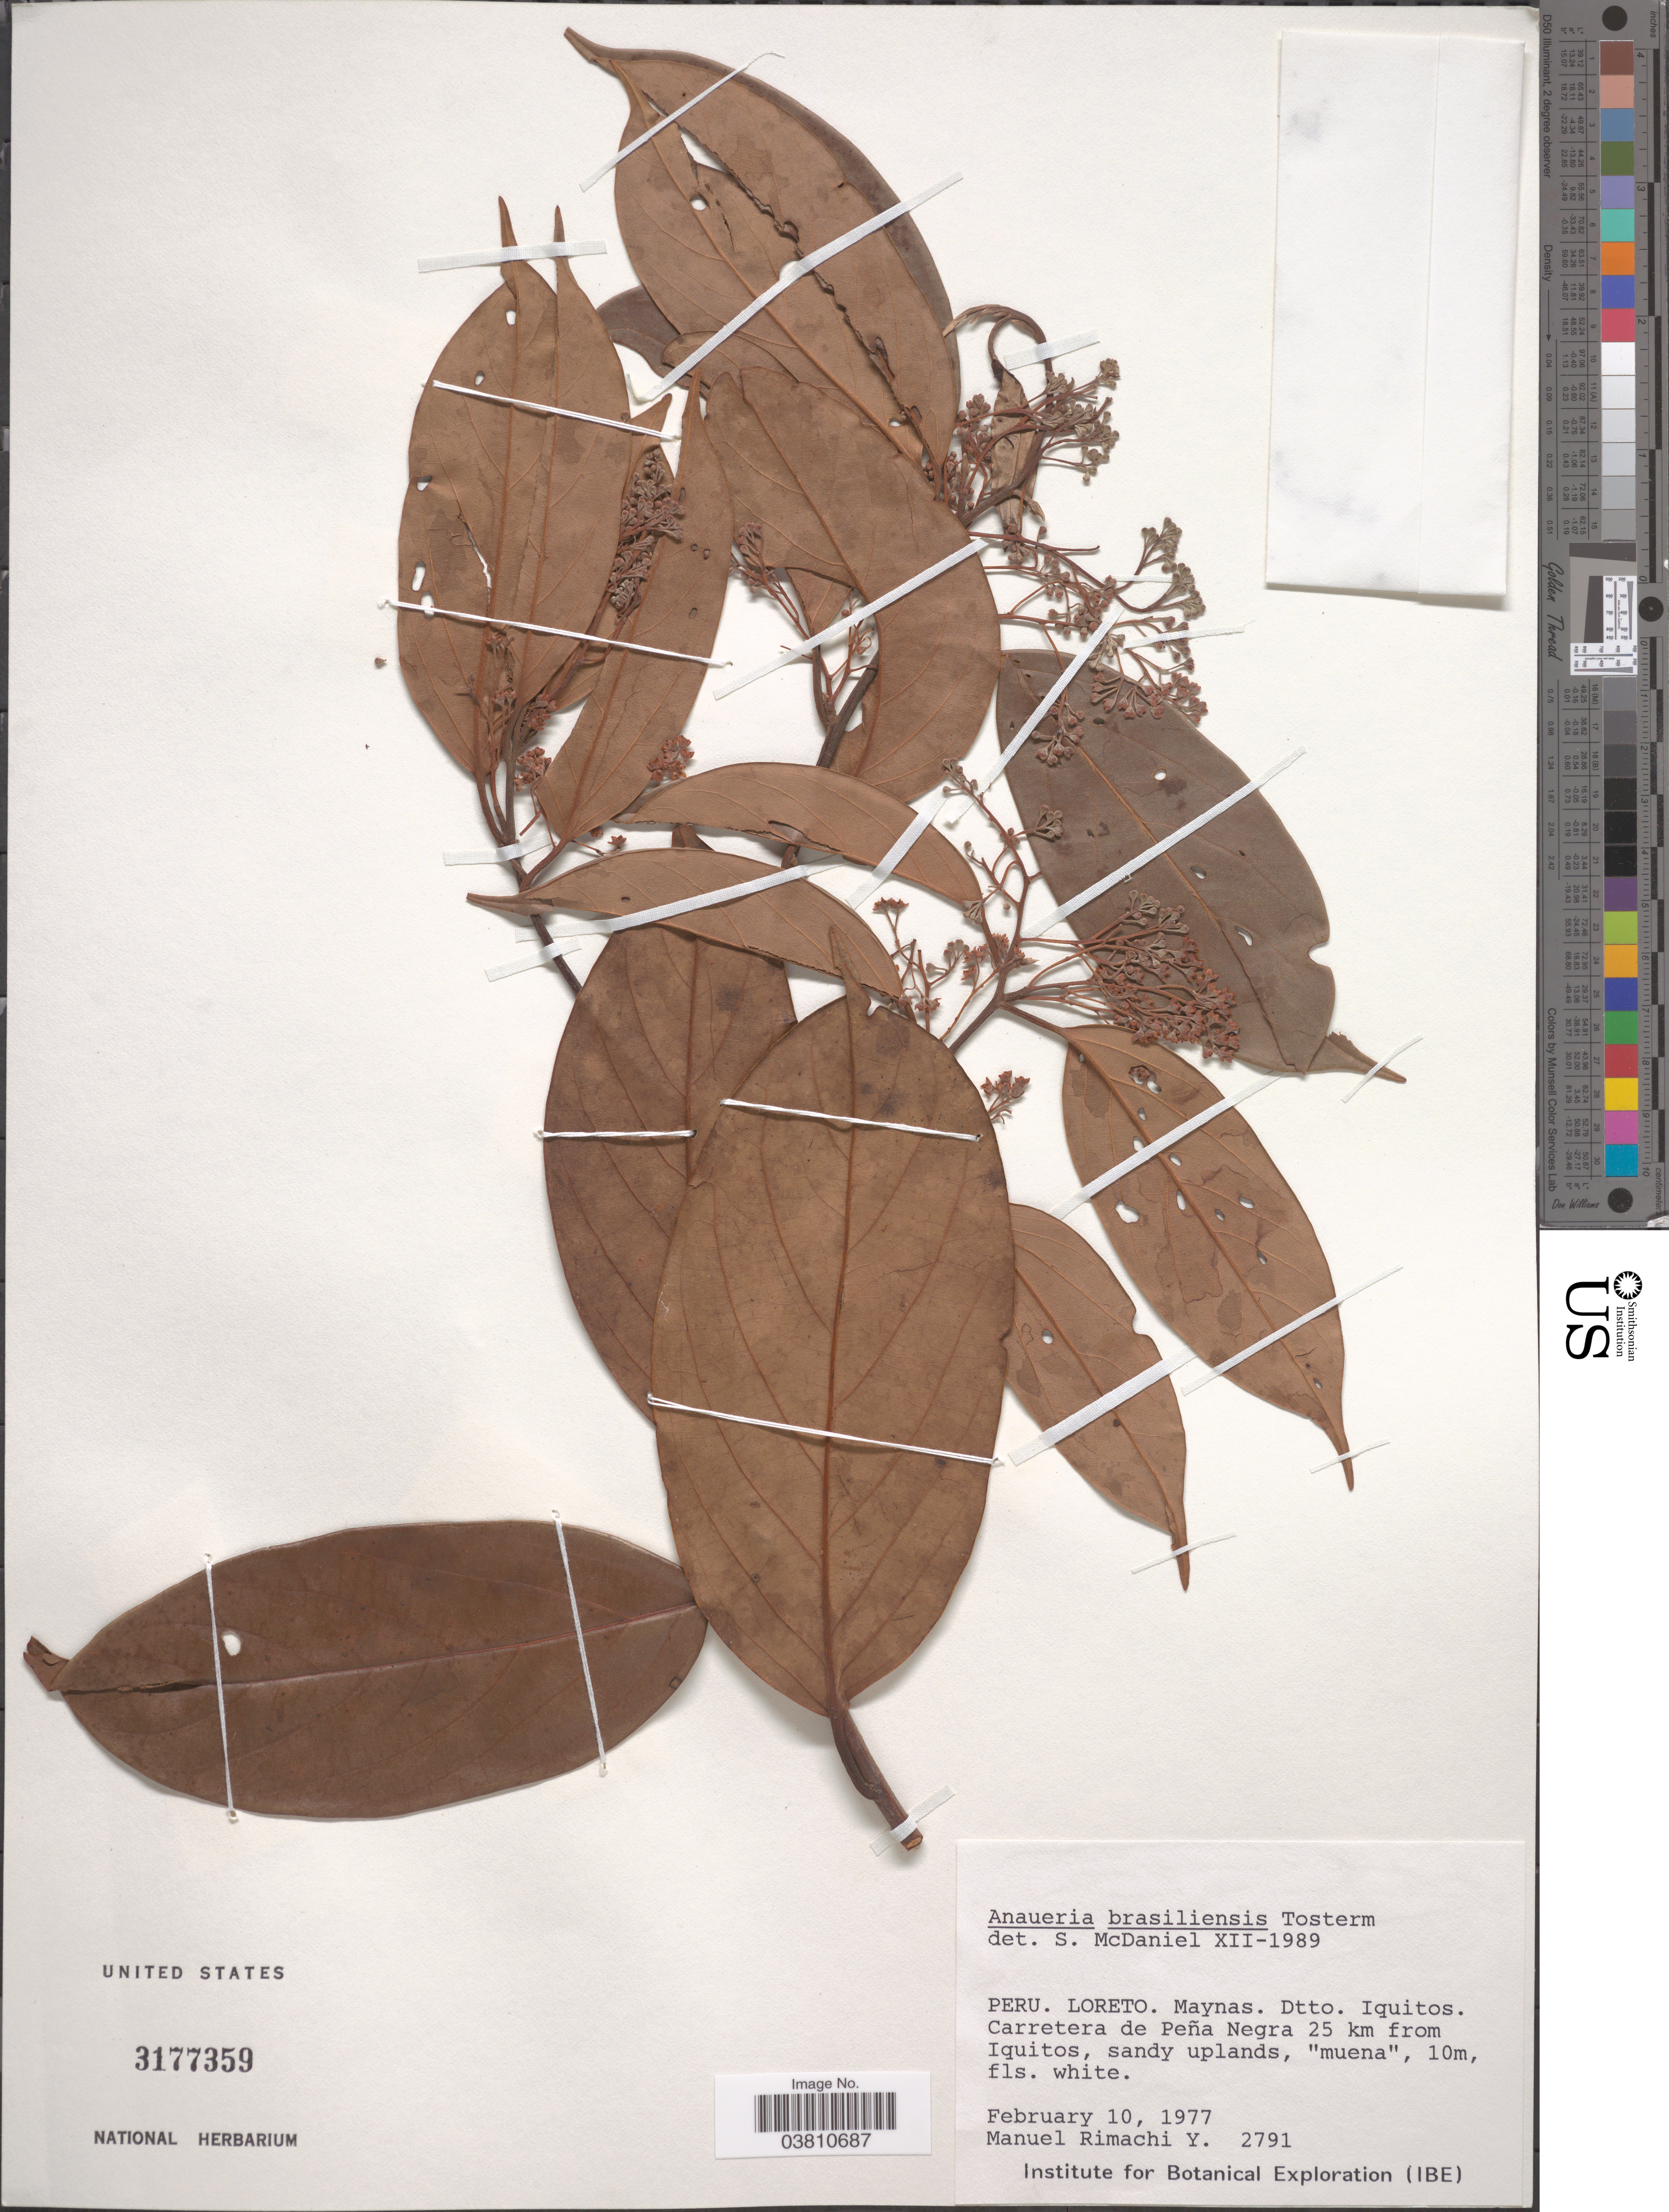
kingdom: Plantae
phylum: Tracheophyta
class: Magnoliopsida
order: Laurales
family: Lauraceae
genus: Anaueria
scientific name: Anaueria brasiliensis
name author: Kosterm.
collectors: M. Rimachi Y.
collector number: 2791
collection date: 1977-02-10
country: Peru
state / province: Loreto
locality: Maynas. Dtto. Iquitos. Carretera de Peña Negra 25 km from Iquitos.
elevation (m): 10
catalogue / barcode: US 3177359